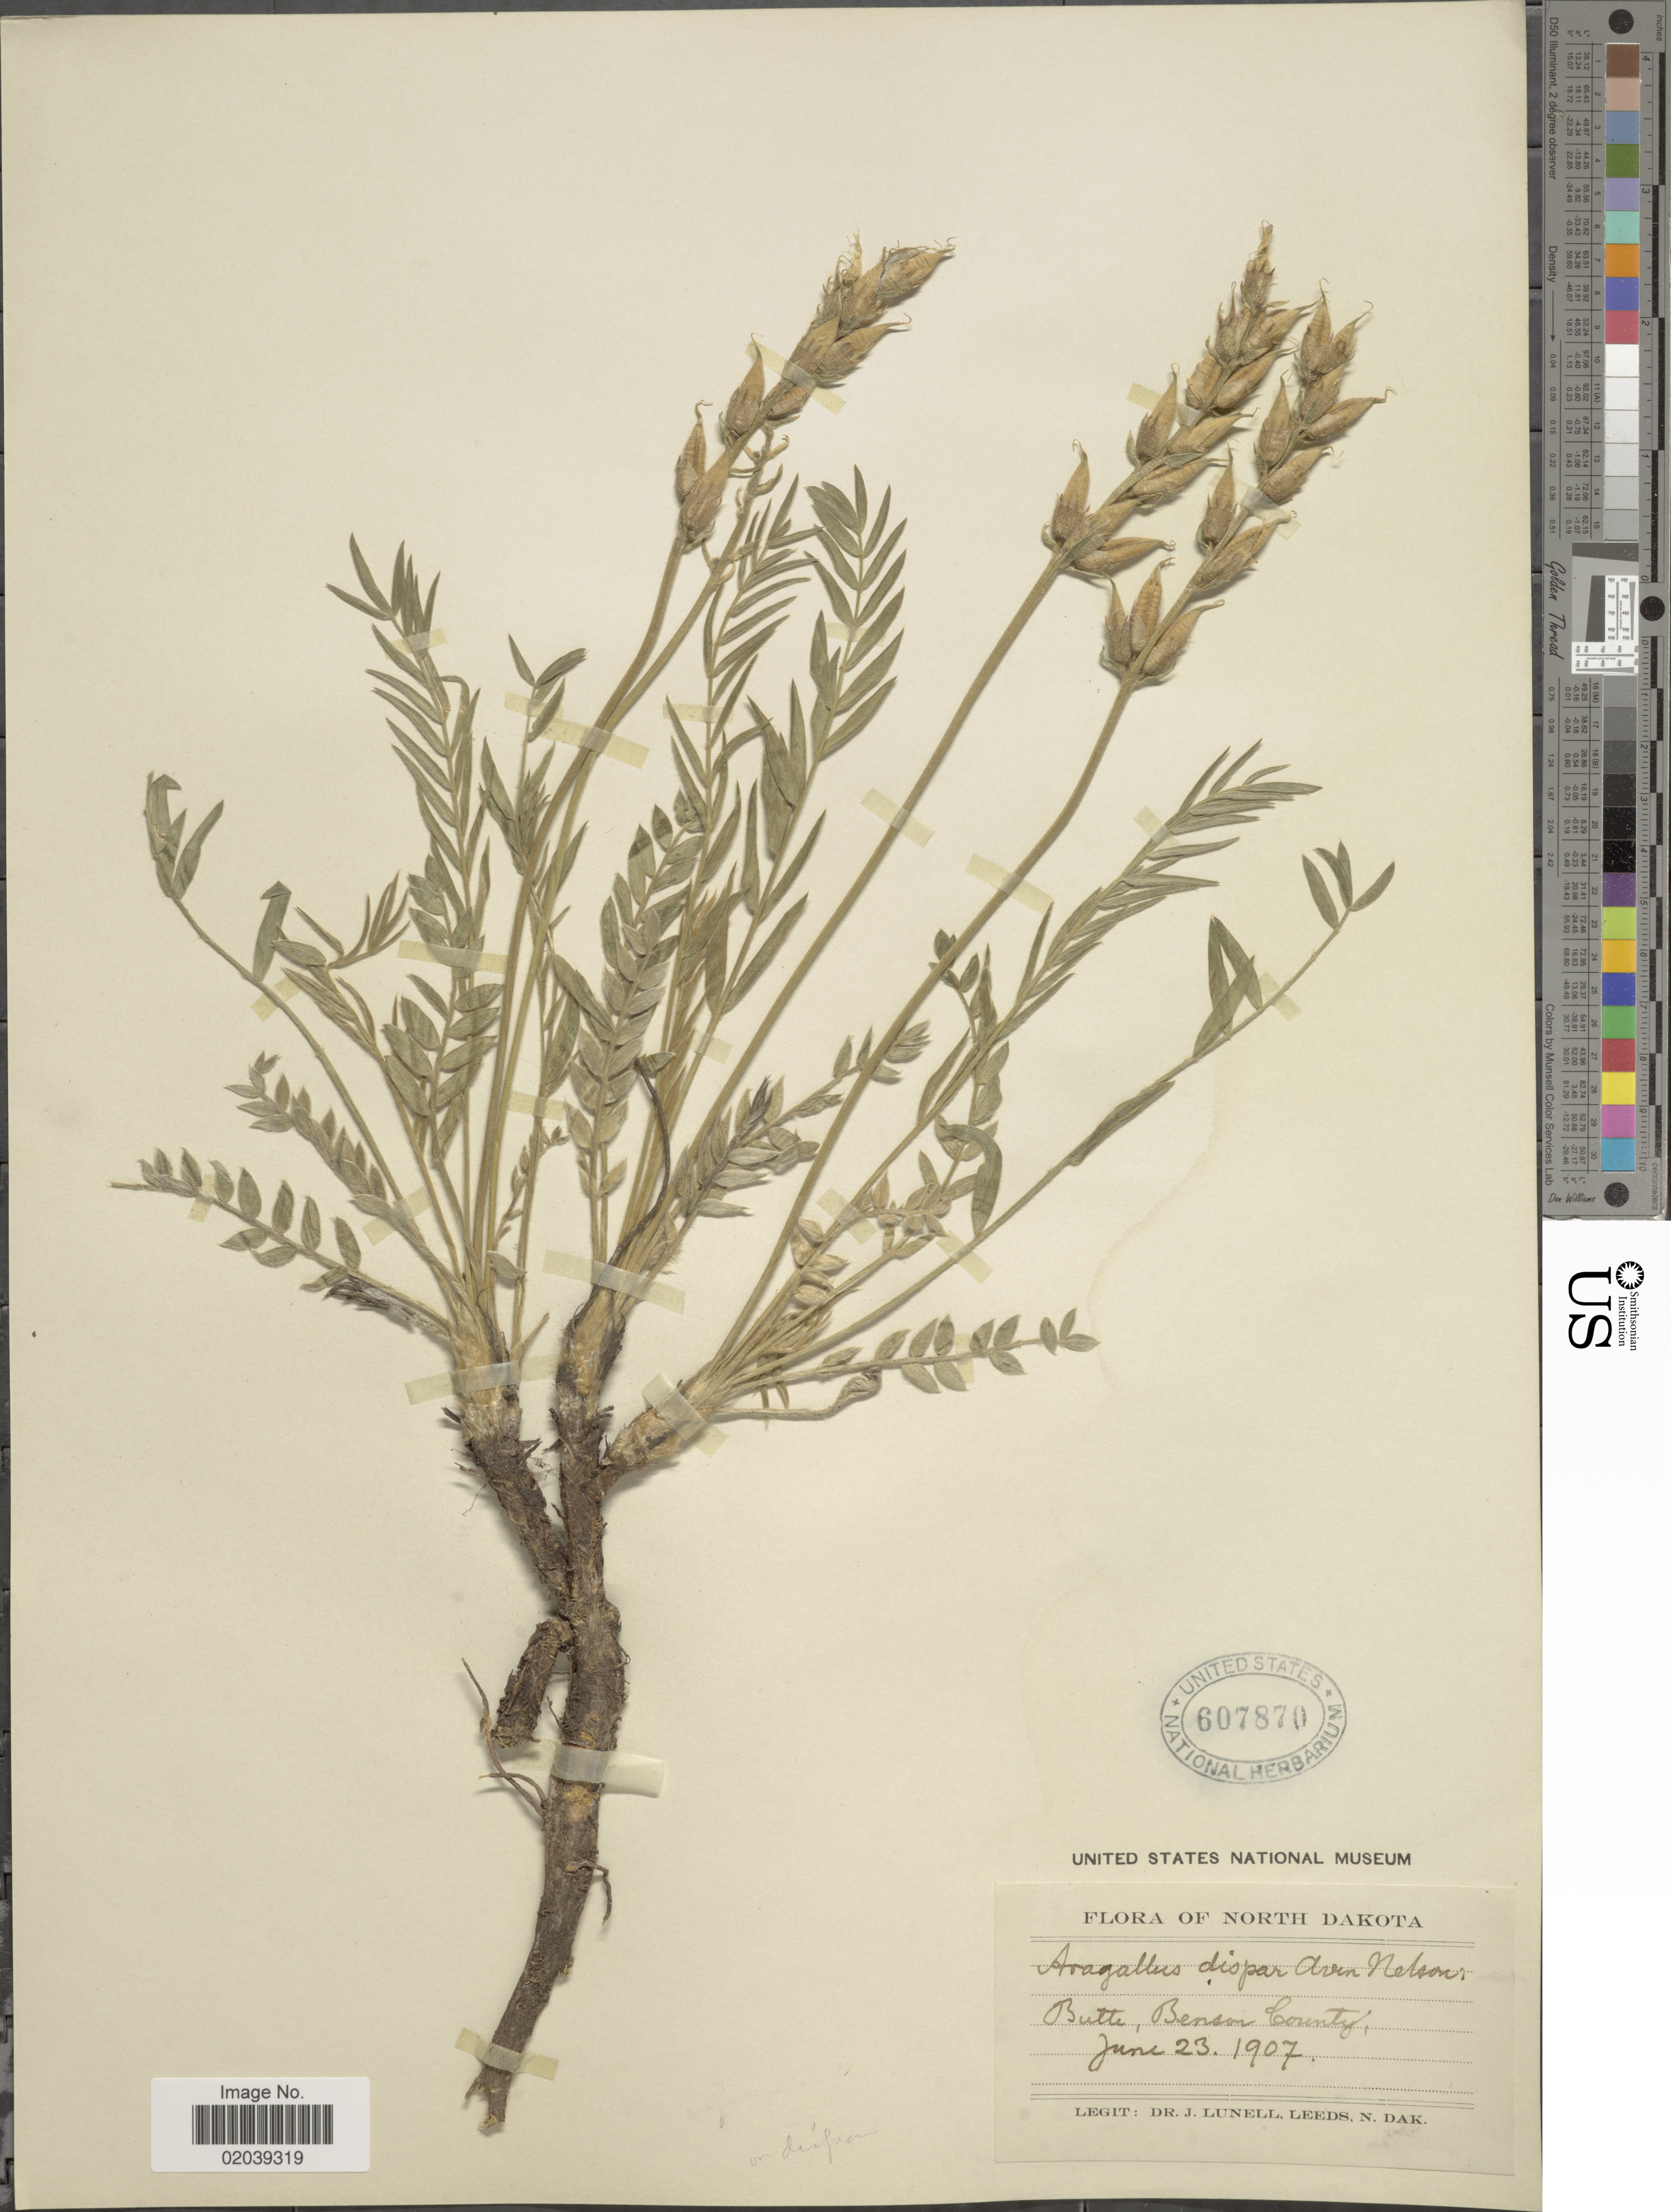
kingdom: Plantae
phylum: Tracheophyta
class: Magnoliopsida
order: Fabales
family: Fabaceae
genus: Oxytropis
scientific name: Oxytropis campestris var. dispar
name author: (A. Nelson) Barneby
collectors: J. Lunell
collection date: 1907-06-23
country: United States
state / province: North Dakota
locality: Butte. Benson County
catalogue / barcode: US 607870